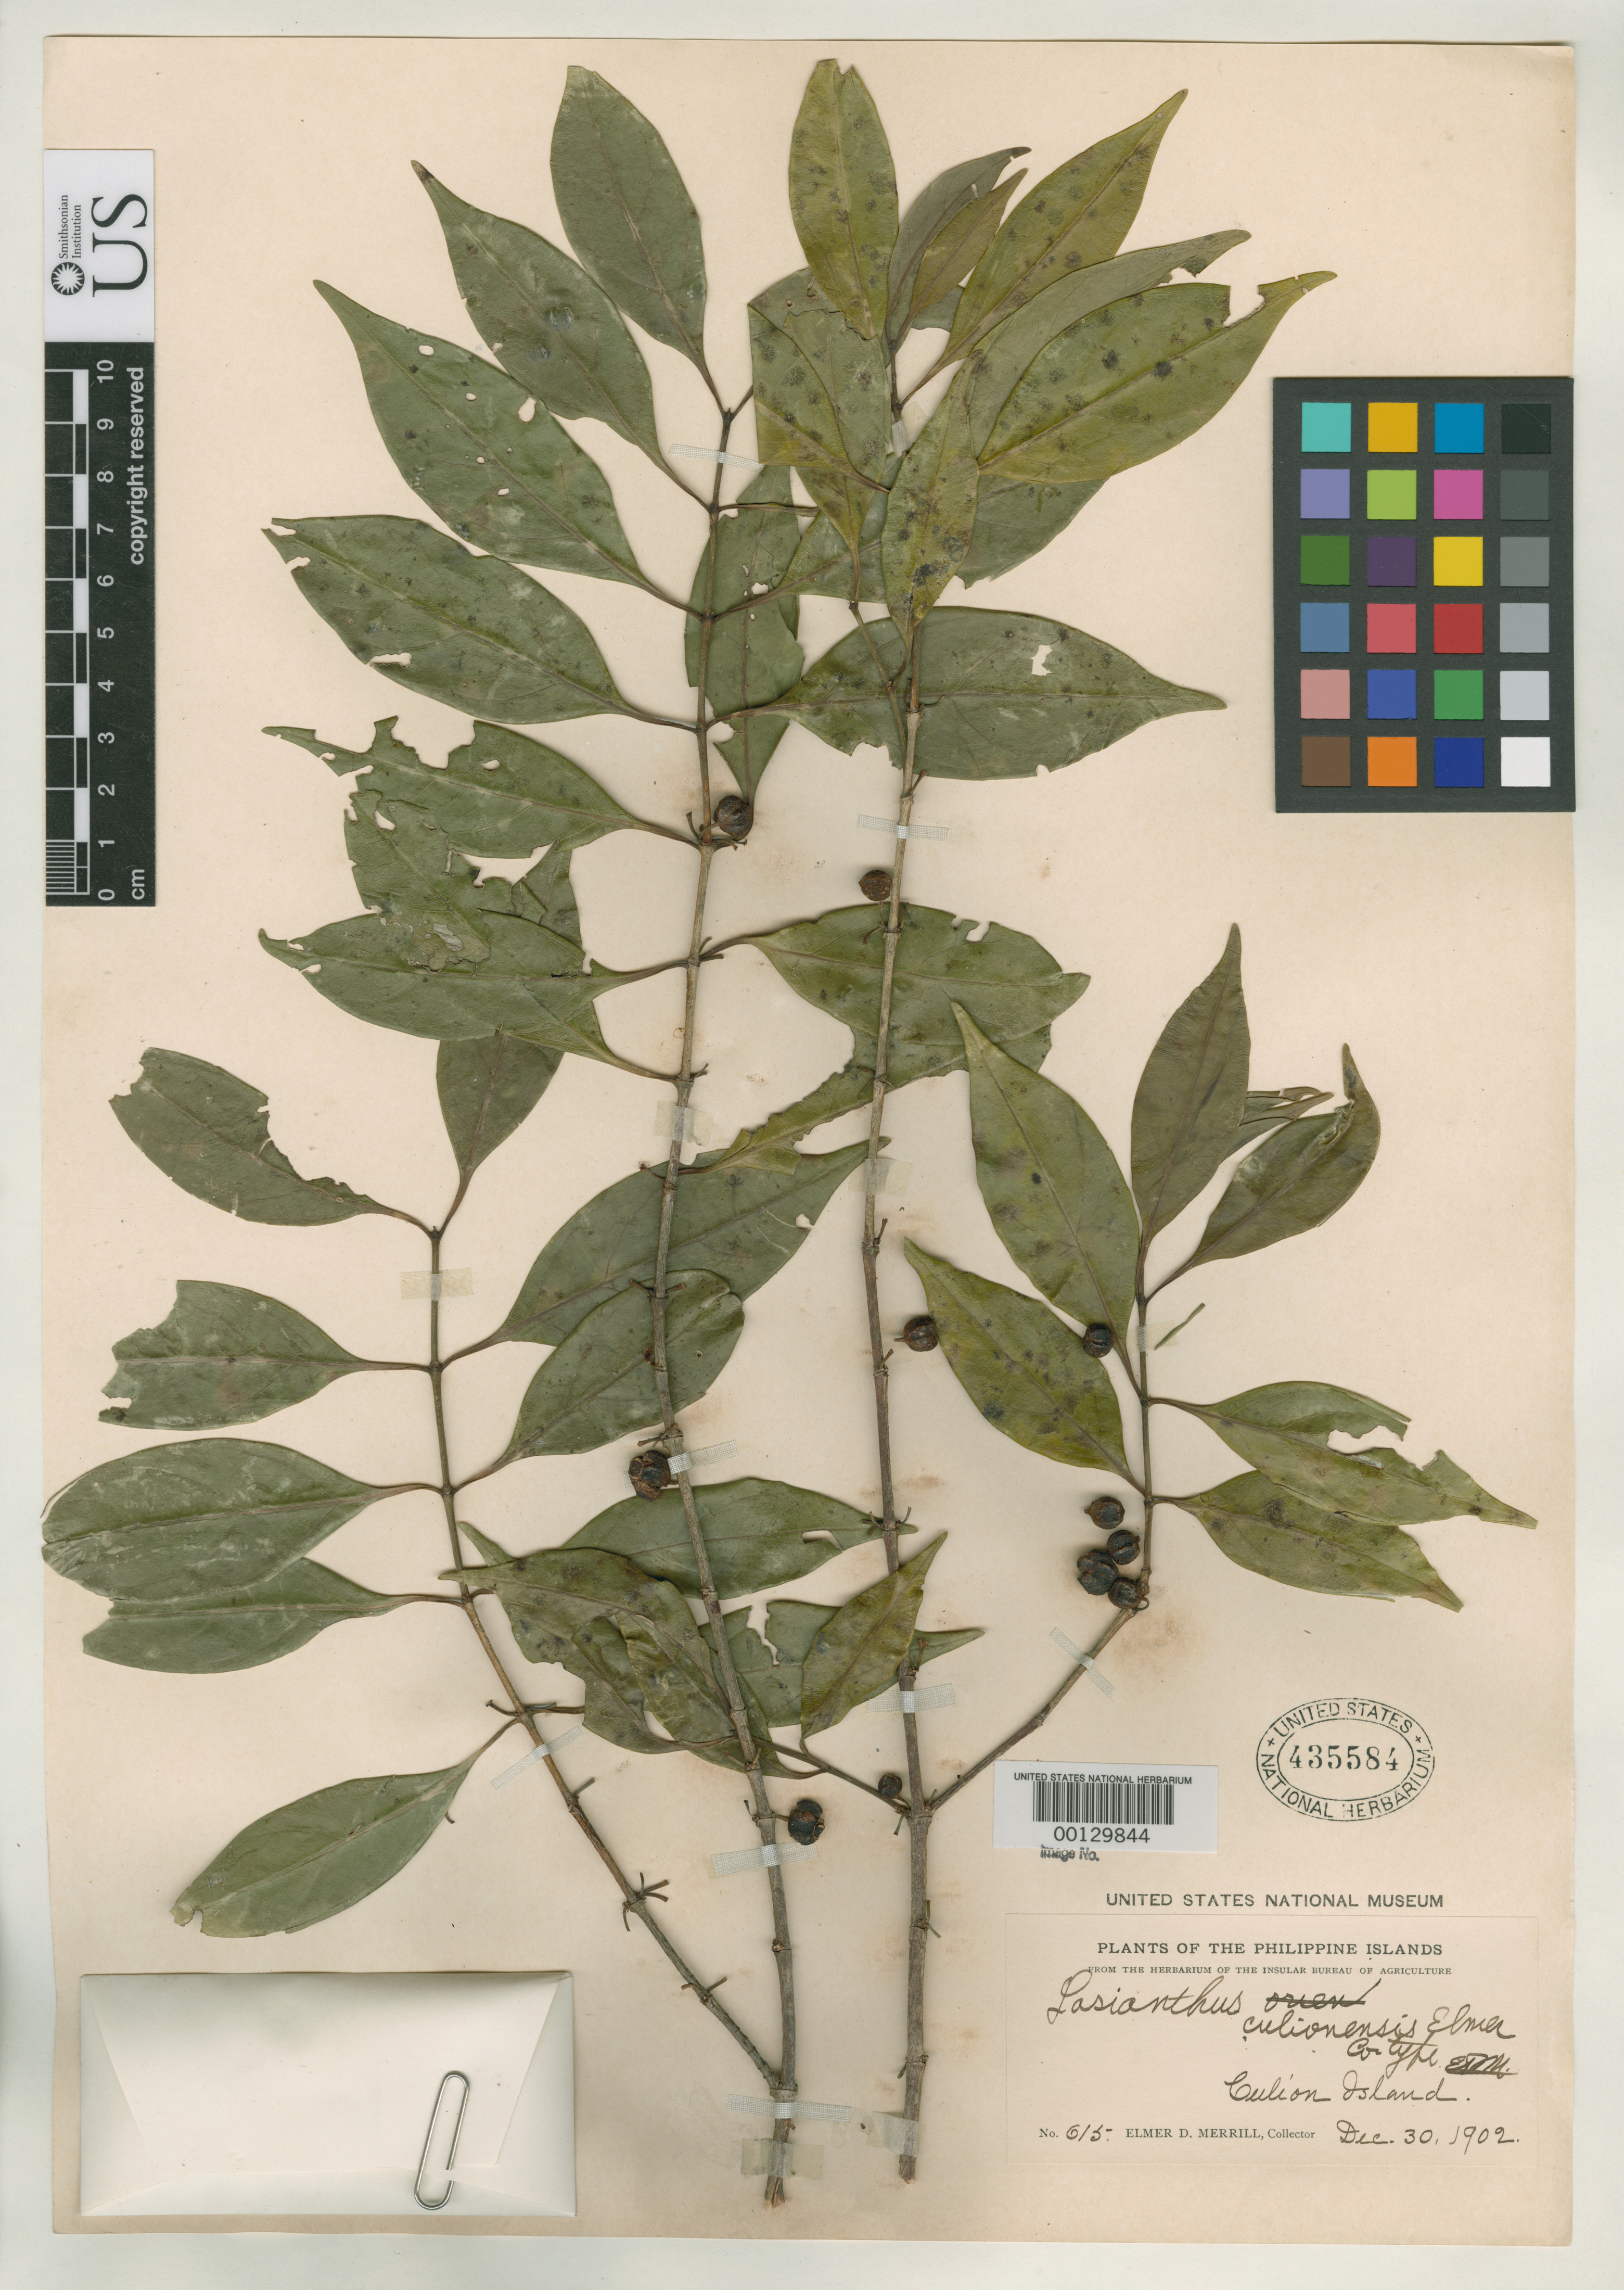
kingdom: Plantae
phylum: Tracheophyta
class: Magnoliopsida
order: Gentianales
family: Rubiaceae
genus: Lasianthus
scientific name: Lasianthus culionensis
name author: Elmer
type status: Isotype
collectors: E. D. Merrill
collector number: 615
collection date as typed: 30 Dec 1902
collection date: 1902-12-30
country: Philippines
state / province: Mimaropa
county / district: Palawan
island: Culion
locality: Halsey.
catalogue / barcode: US 435584